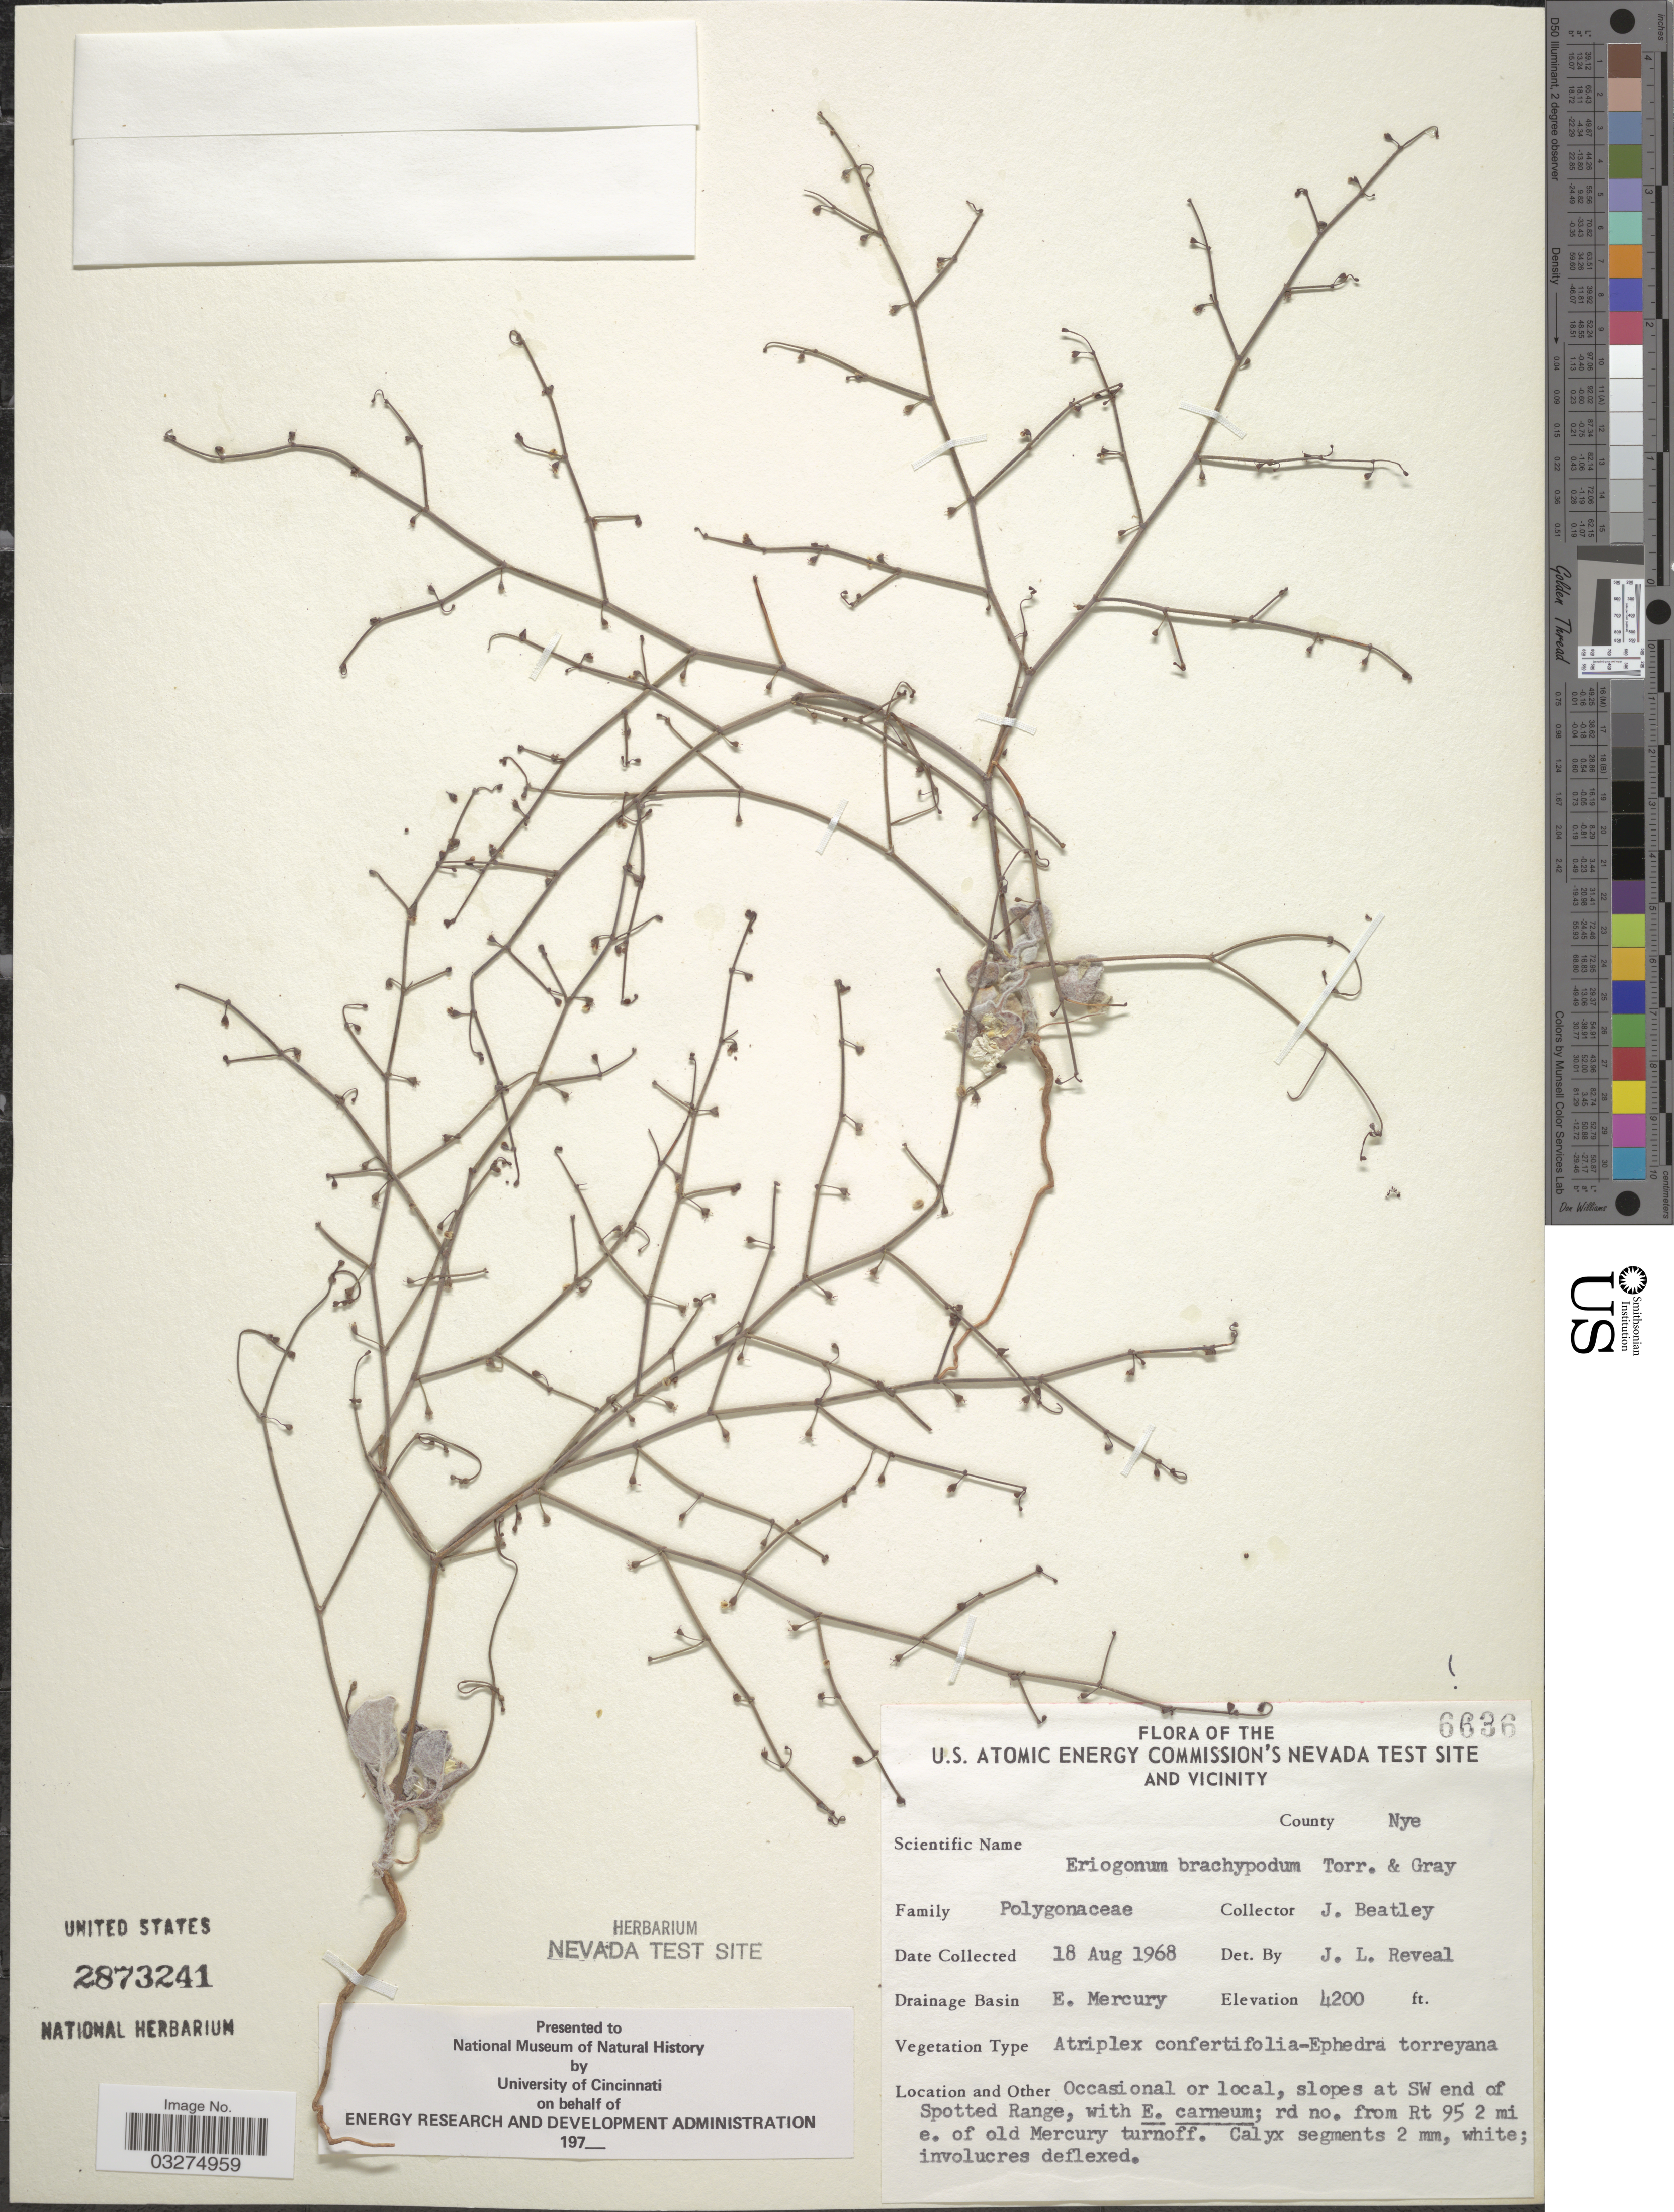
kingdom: Plantae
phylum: Tracheophyta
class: Magnoliopsida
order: Caryophyllales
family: Polygonaceae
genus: Eriogonum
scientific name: Eriogonum brachypodum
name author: Torr. & A. Gray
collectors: J. C. Beatley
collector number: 6636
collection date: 1968-08-18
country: United States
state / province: Nevada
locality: U. S. Atomic Energy Commission's Nevada Test Site and Vicinity. County Nye. Drainage Basin E. Mercury. Slopes at SW end of Spotted Range; rd no. from Rt 95 2 mi e. of old Mercury turnoff.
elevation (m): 1280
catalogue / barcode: US 2873241